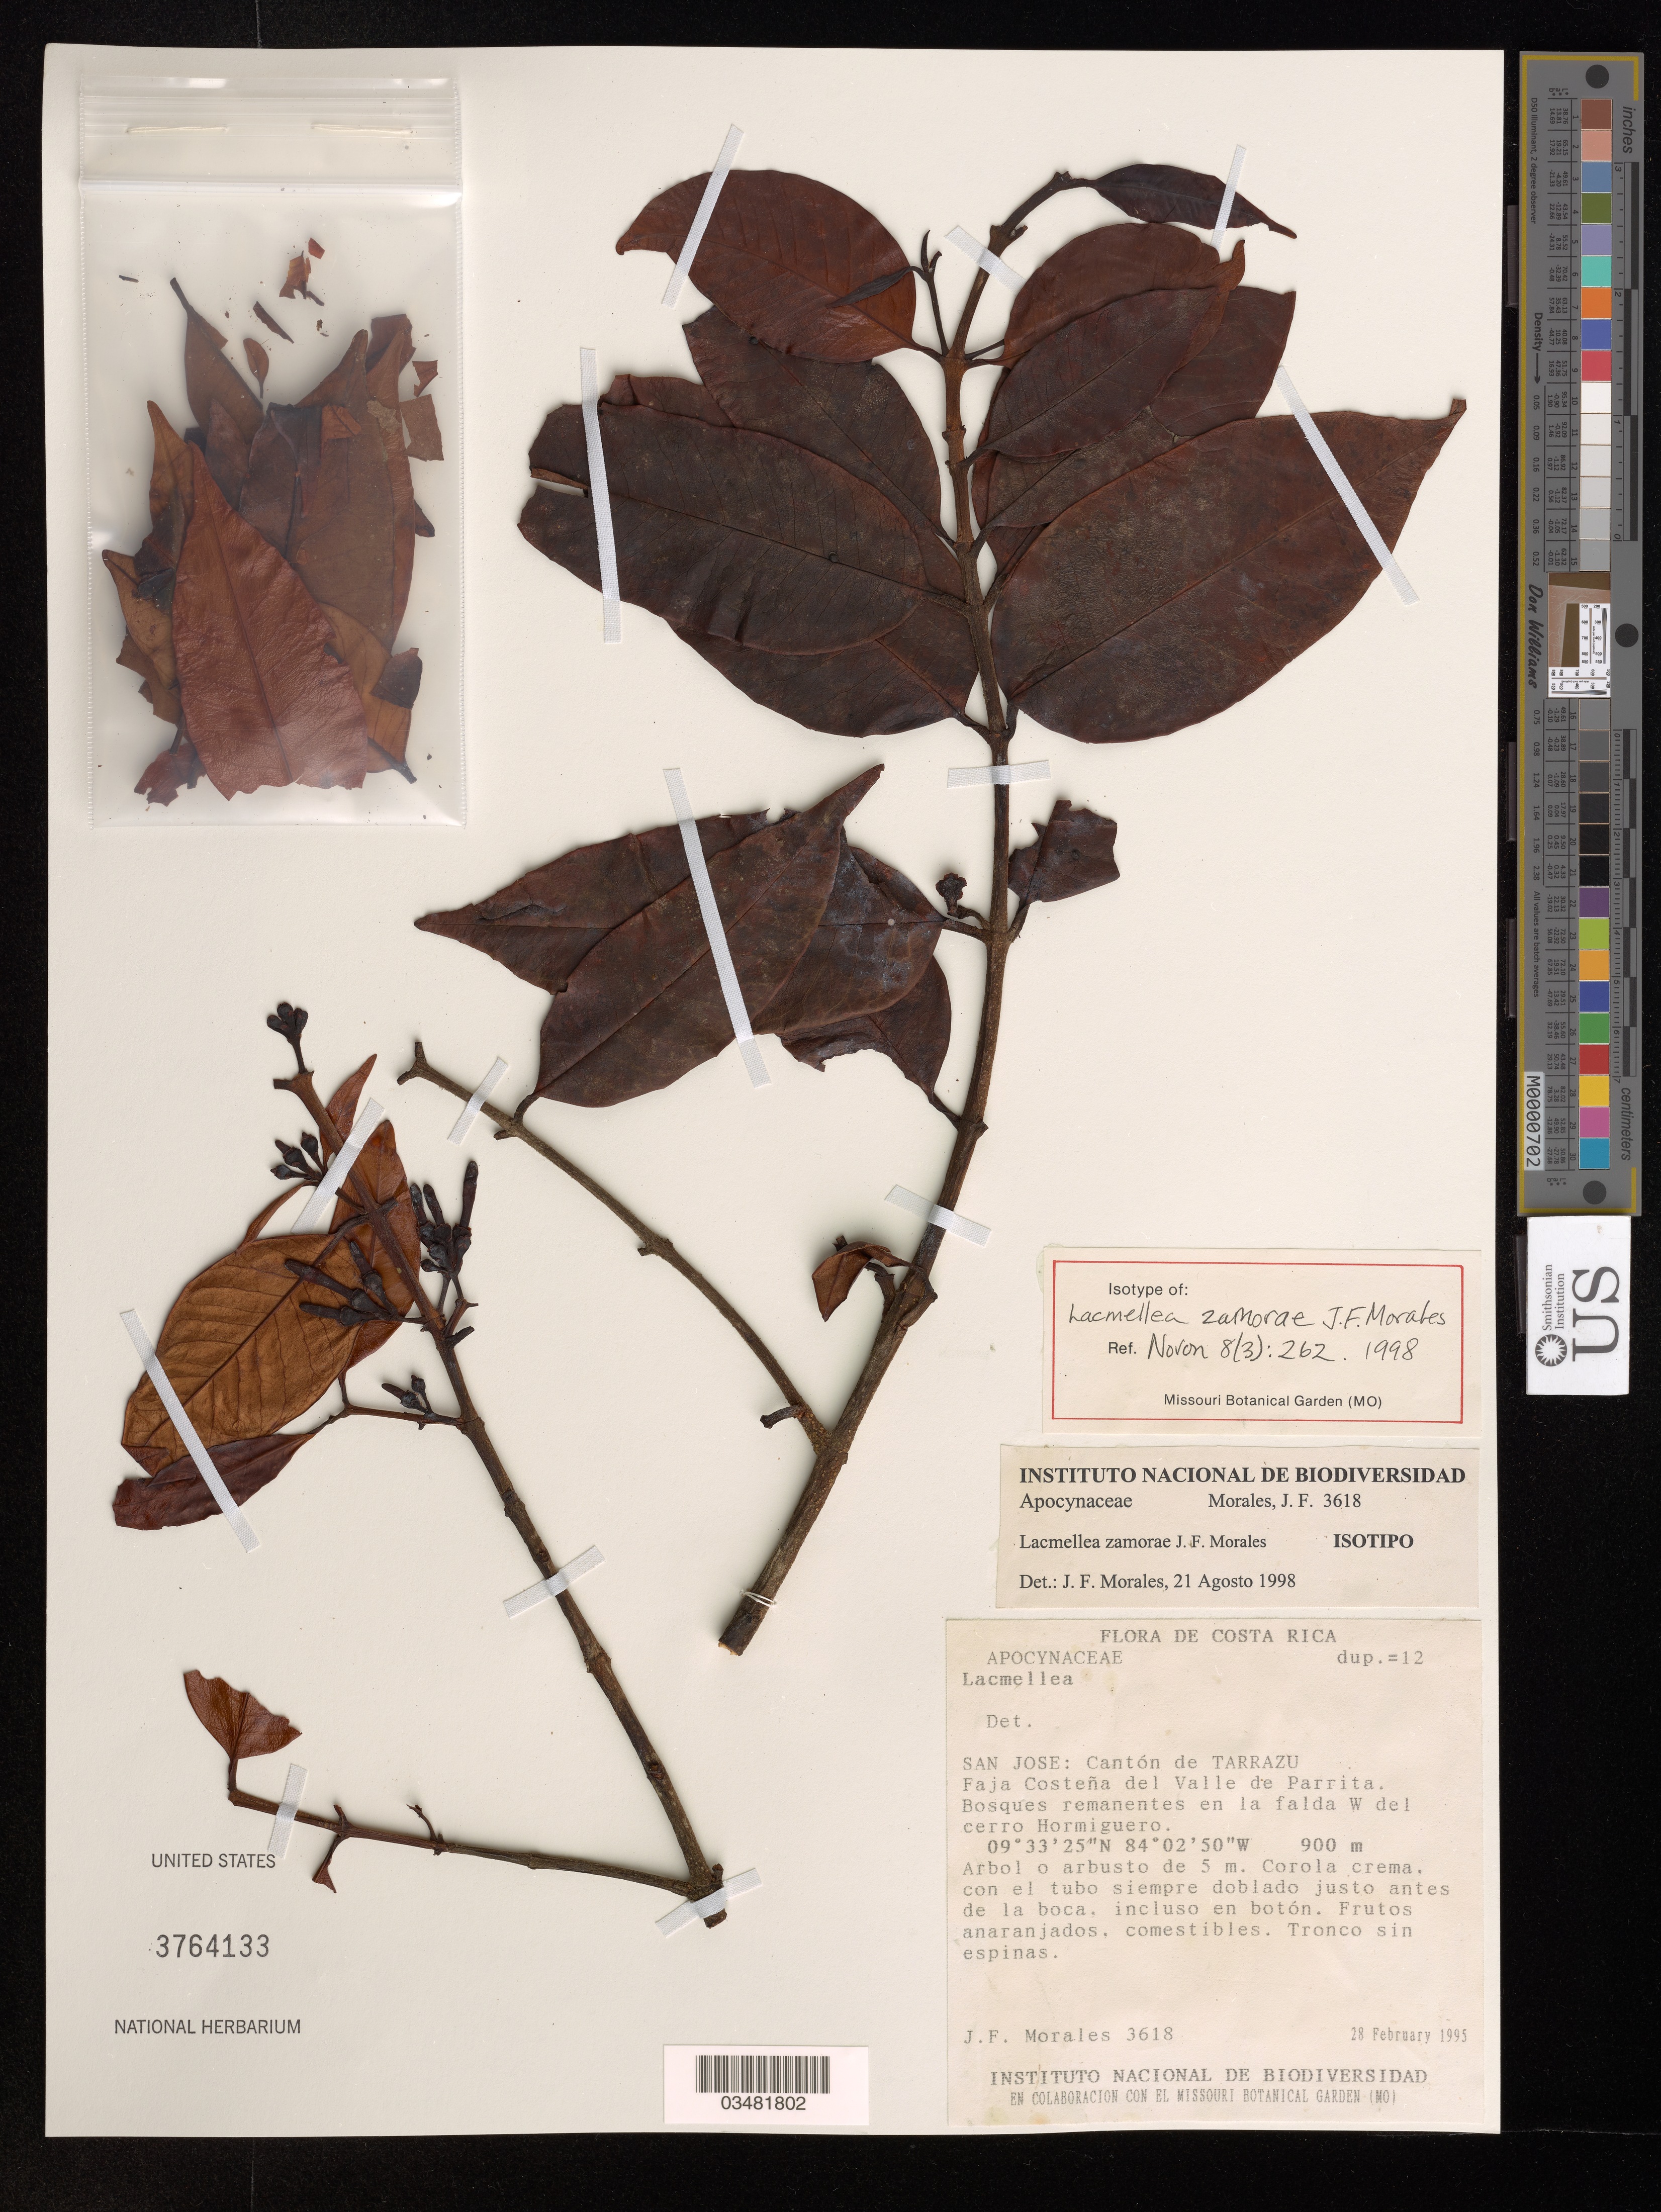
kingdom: Plantae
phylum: Tracheophyta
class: Magnoliopsida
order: Gentianales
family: Apocynaceae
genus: Lacmellea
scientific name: Lacmellea zamorae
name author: J.F. Morales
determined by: Morales, J. F.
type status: Isotype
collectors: J. Morales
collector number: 3618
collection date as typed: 28 February 1995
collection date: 1995-02-28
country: Costa Rica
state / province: San José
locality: Cantón de Tarrazu, Faja Costeña del Valle de Parrita. Bosques remanentes en la falda del cerro Hormiguero.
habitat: bosque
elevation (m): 900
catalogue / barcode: US 3764133